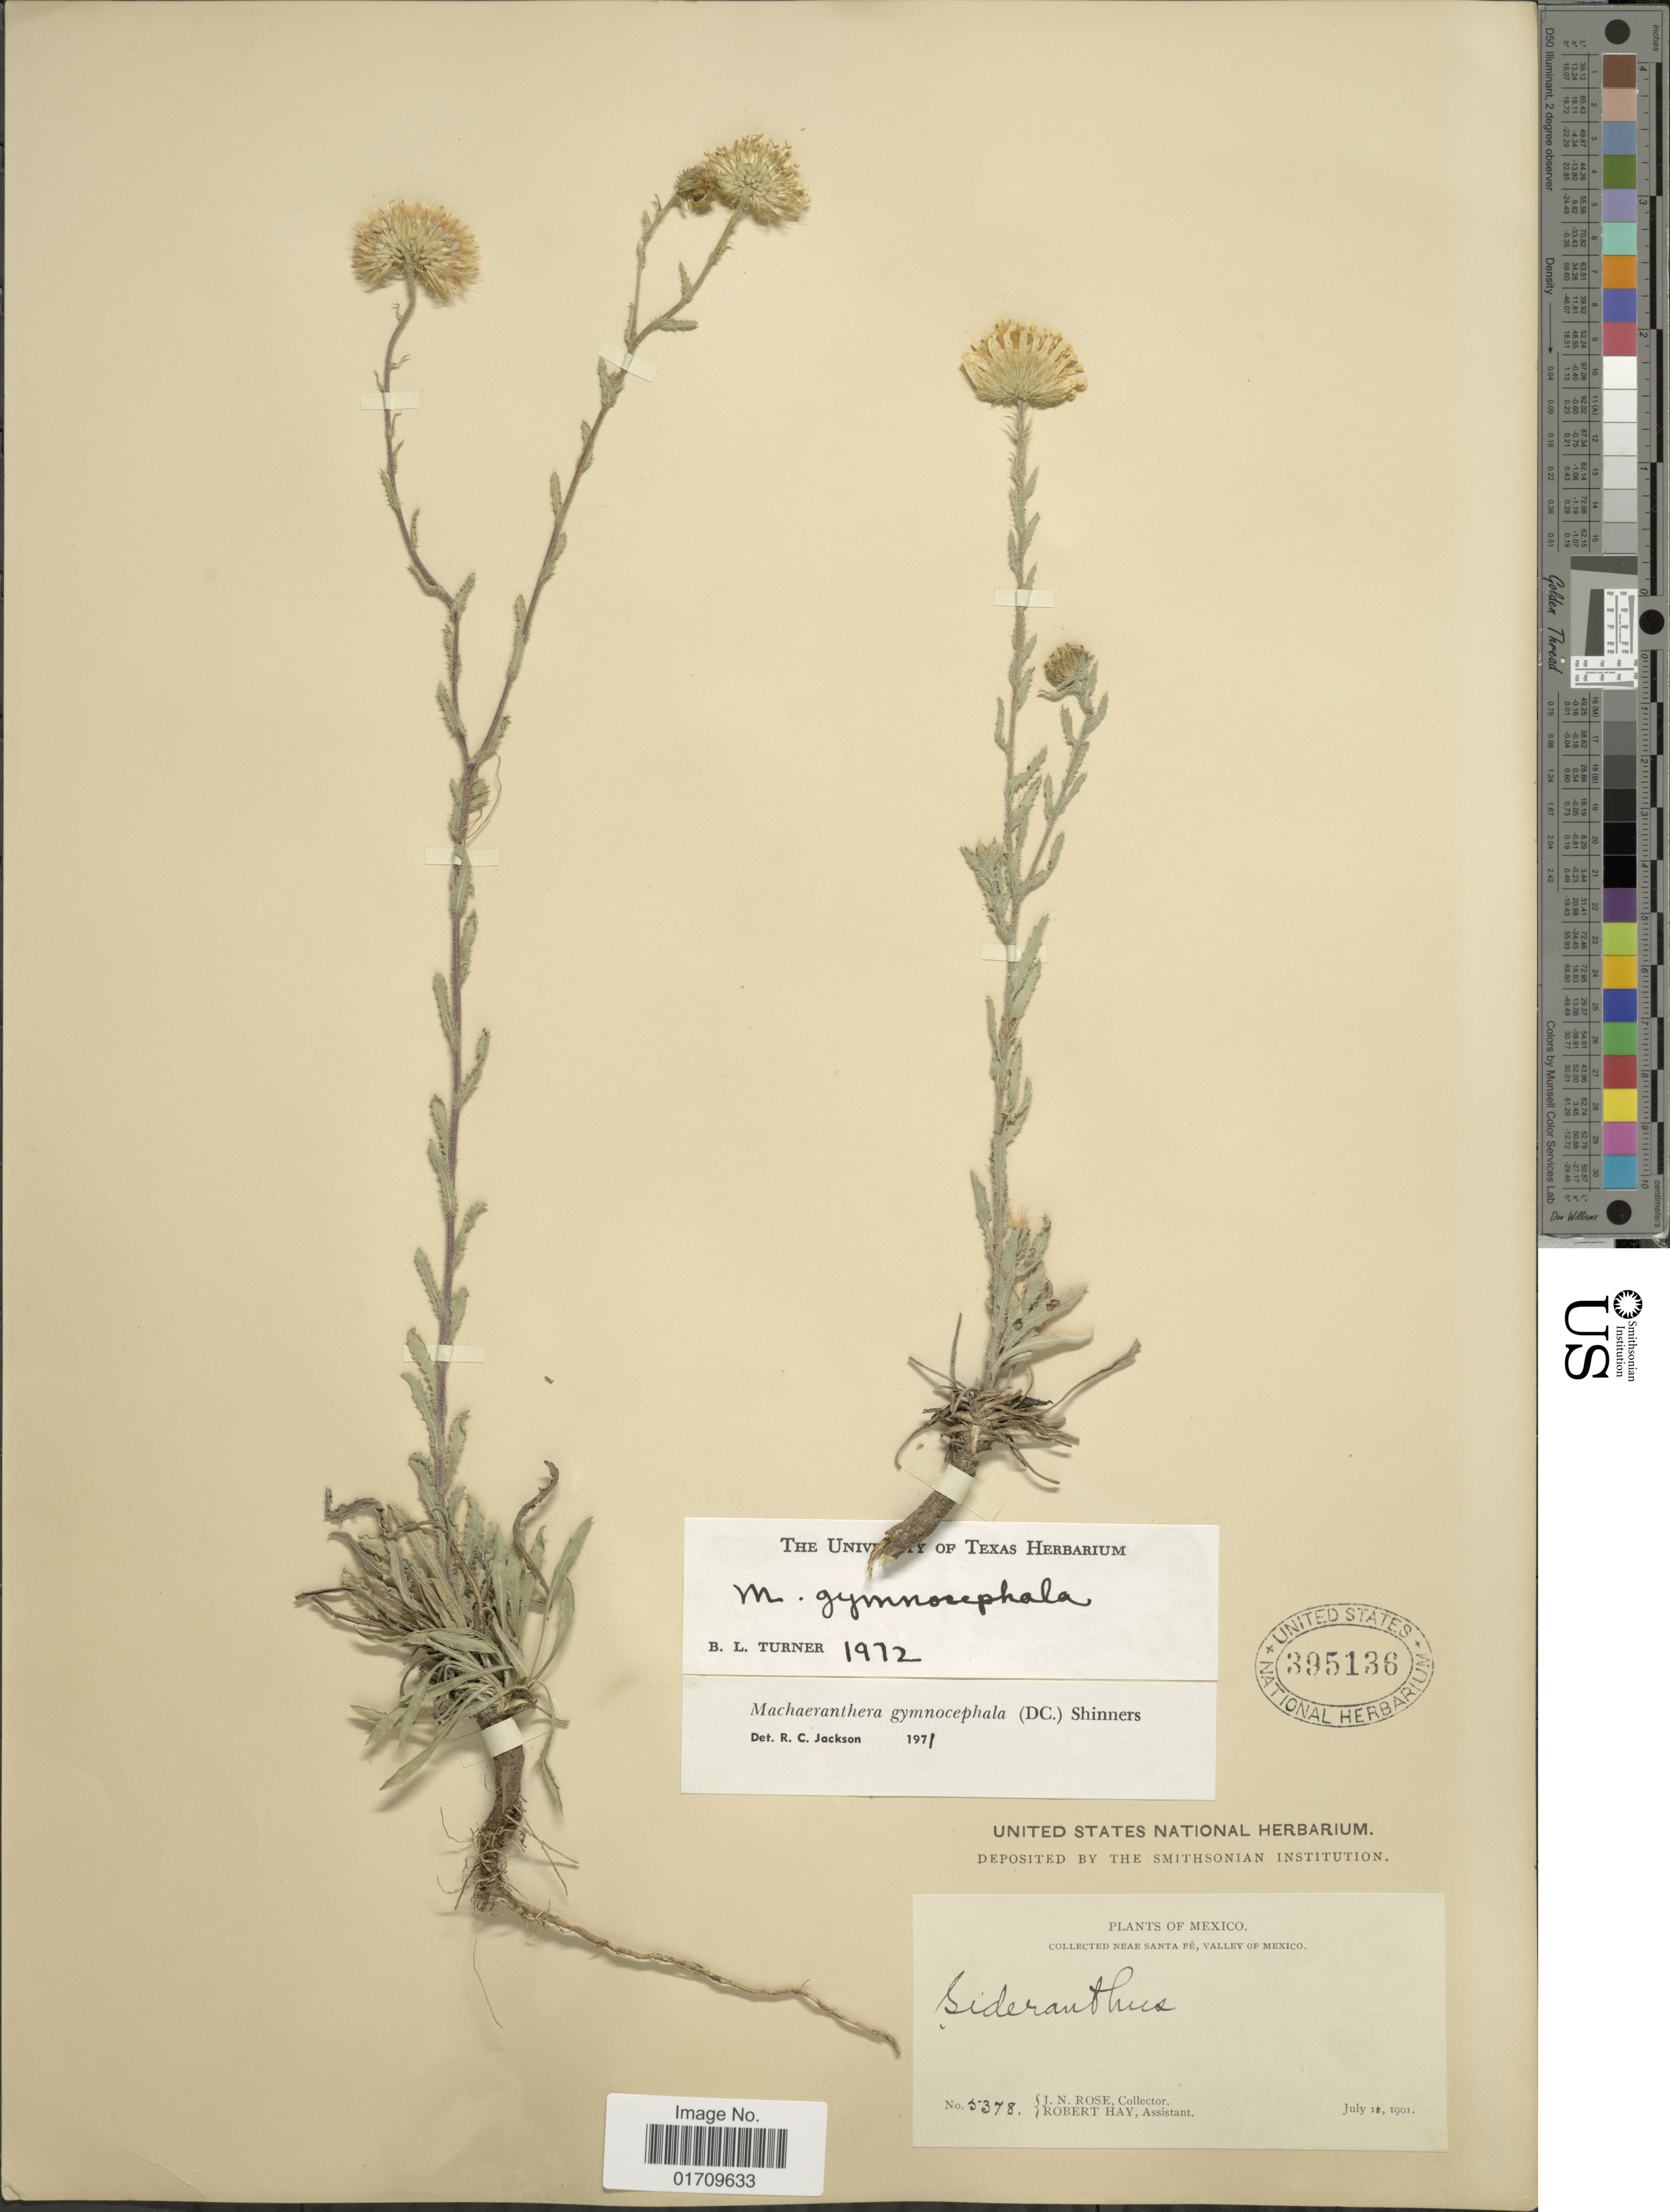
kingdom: Plantae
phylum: Tracheophyta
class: Magnoliopsida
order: Asterales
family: Asteraceae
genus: Machaeranthera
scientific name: Machaeranthera gymnocephala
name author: (DC.) Shinners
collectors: J. N. Rose & R. Hay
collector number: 5378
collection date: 1901-07-11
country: Mexico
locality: Near Santa Fe, Valley of Mexico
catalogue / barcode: US 395136